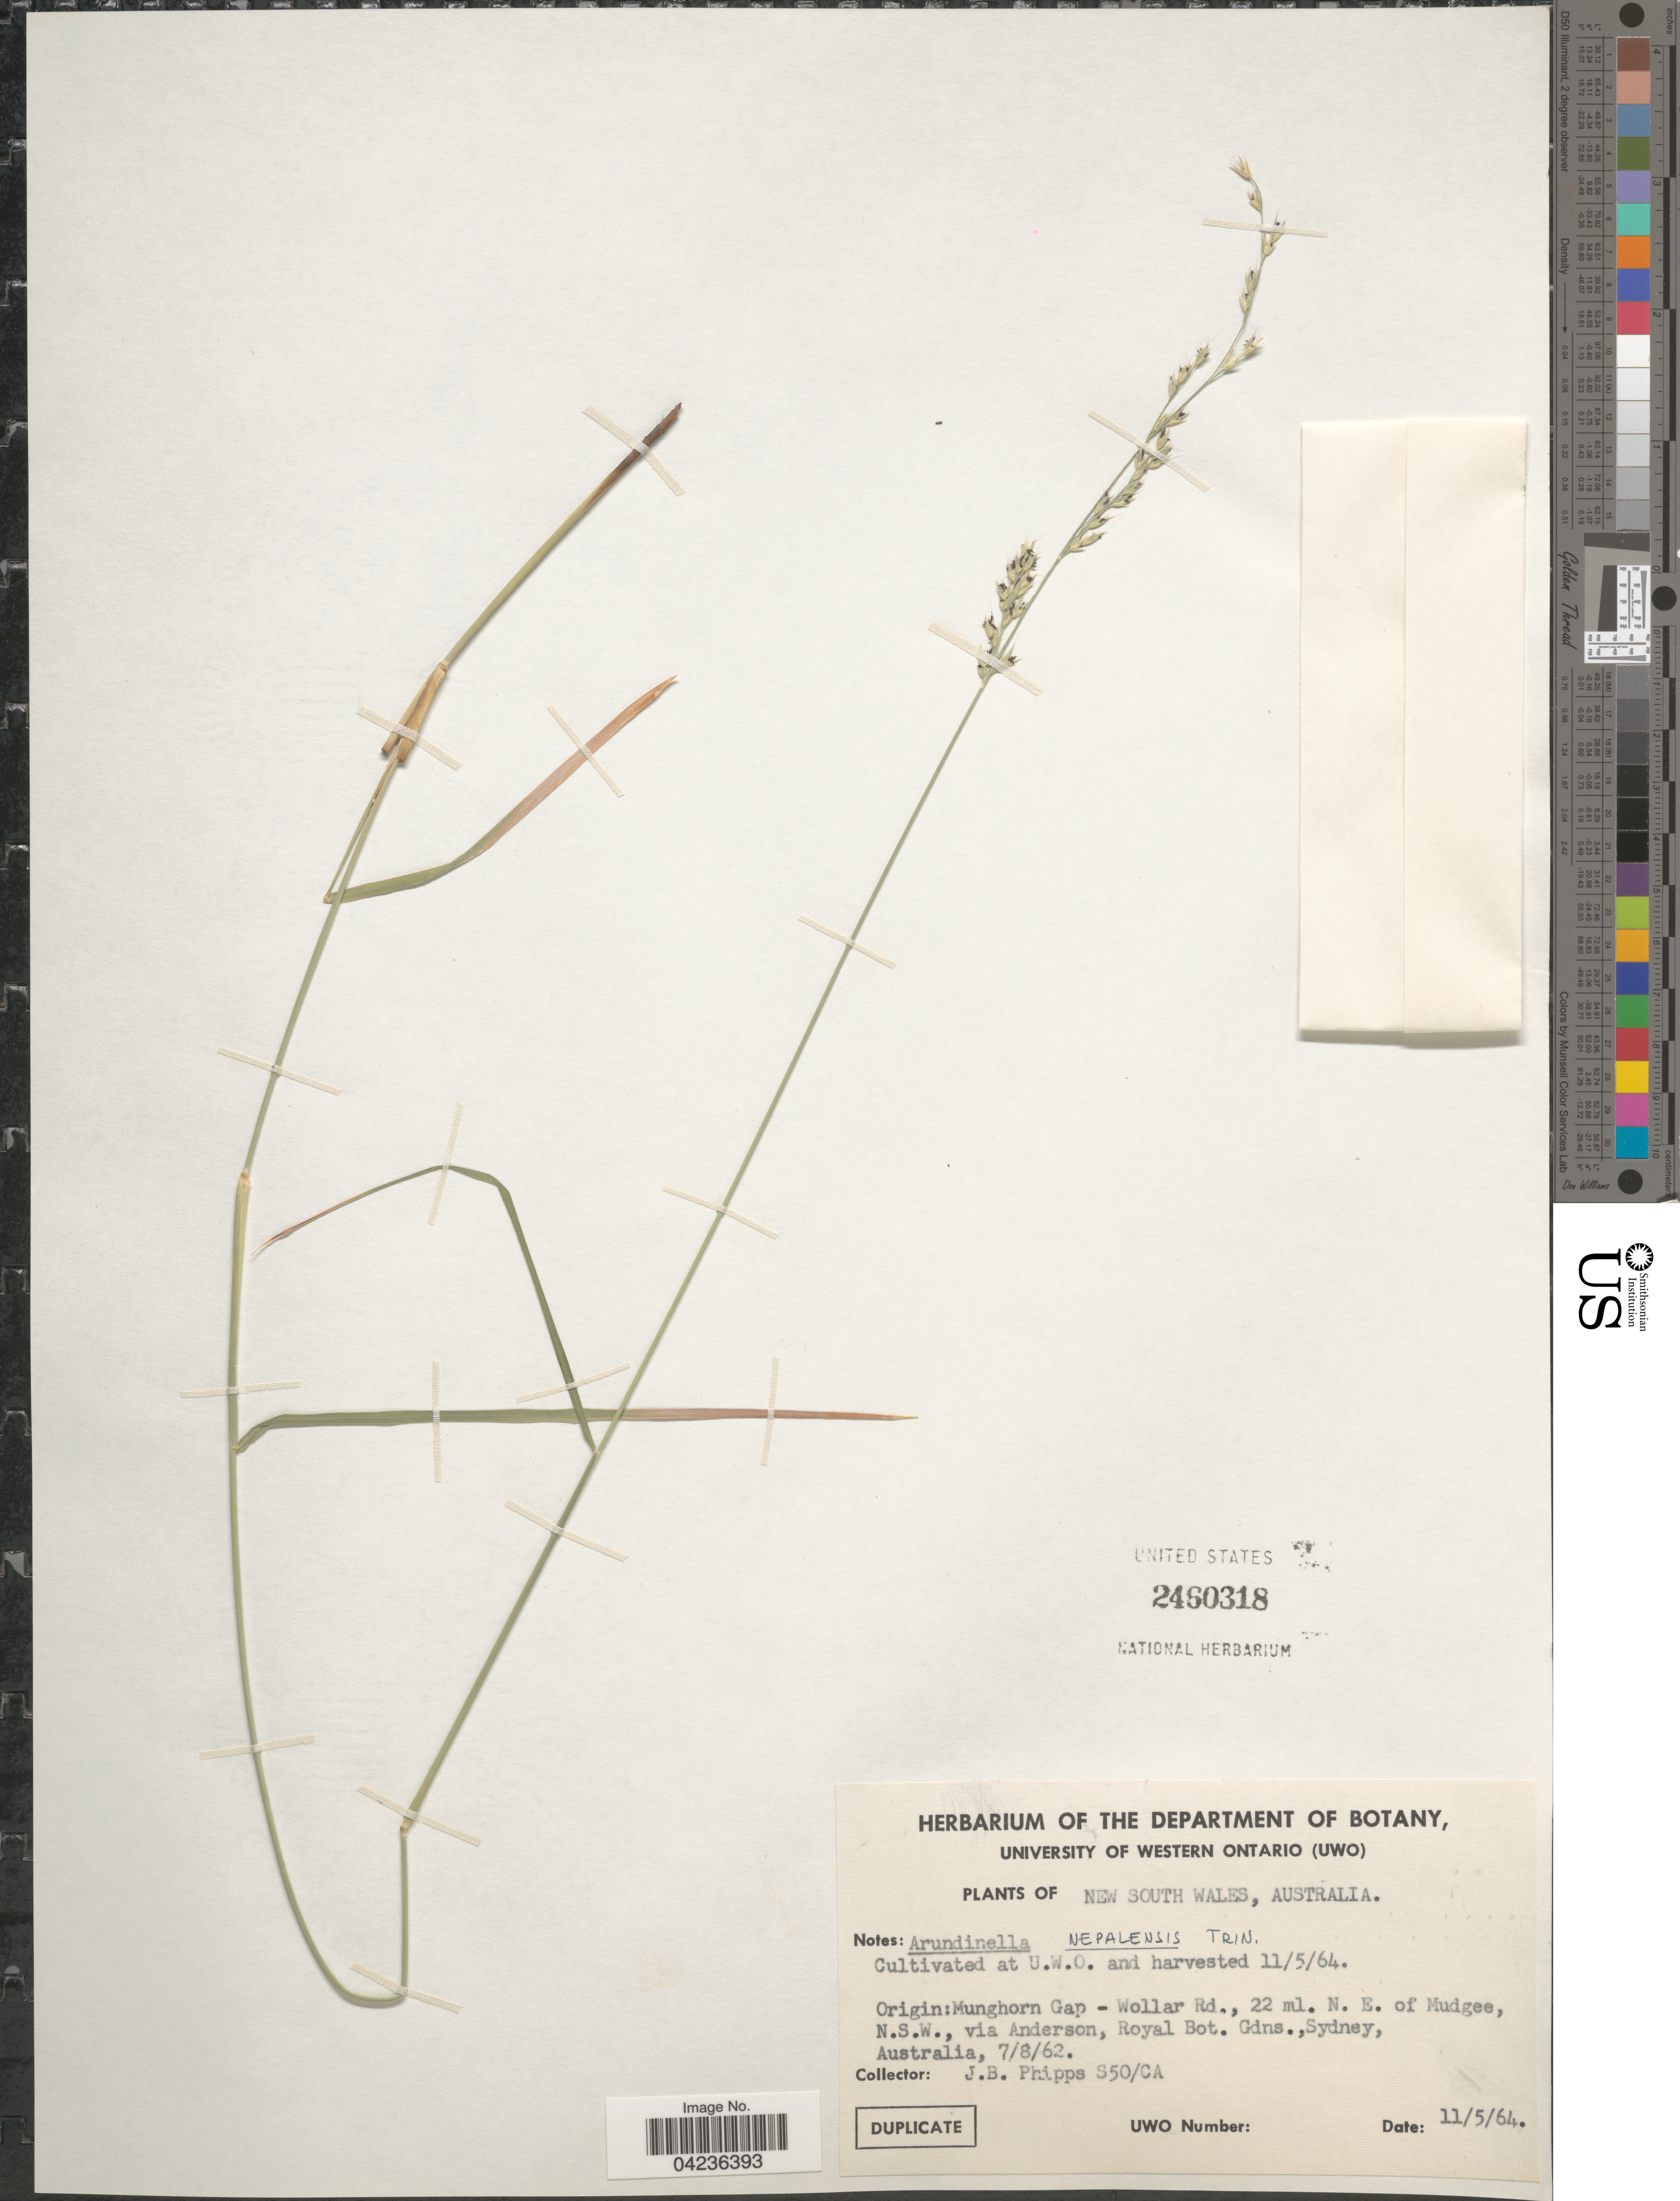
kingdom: Plantae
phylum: Tracheophyta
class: Liliopsida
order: Poales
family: Poaceae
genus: Arundinella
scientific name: Arundinella nepalensis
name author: Trin.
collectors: J. Phipps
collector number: S50/CA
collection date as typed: Transcribed d/m/y: 11/5/64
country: Canada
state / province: Ontario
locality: At U.W.O. and harvested 11/5/64.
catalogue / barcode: US 2460318